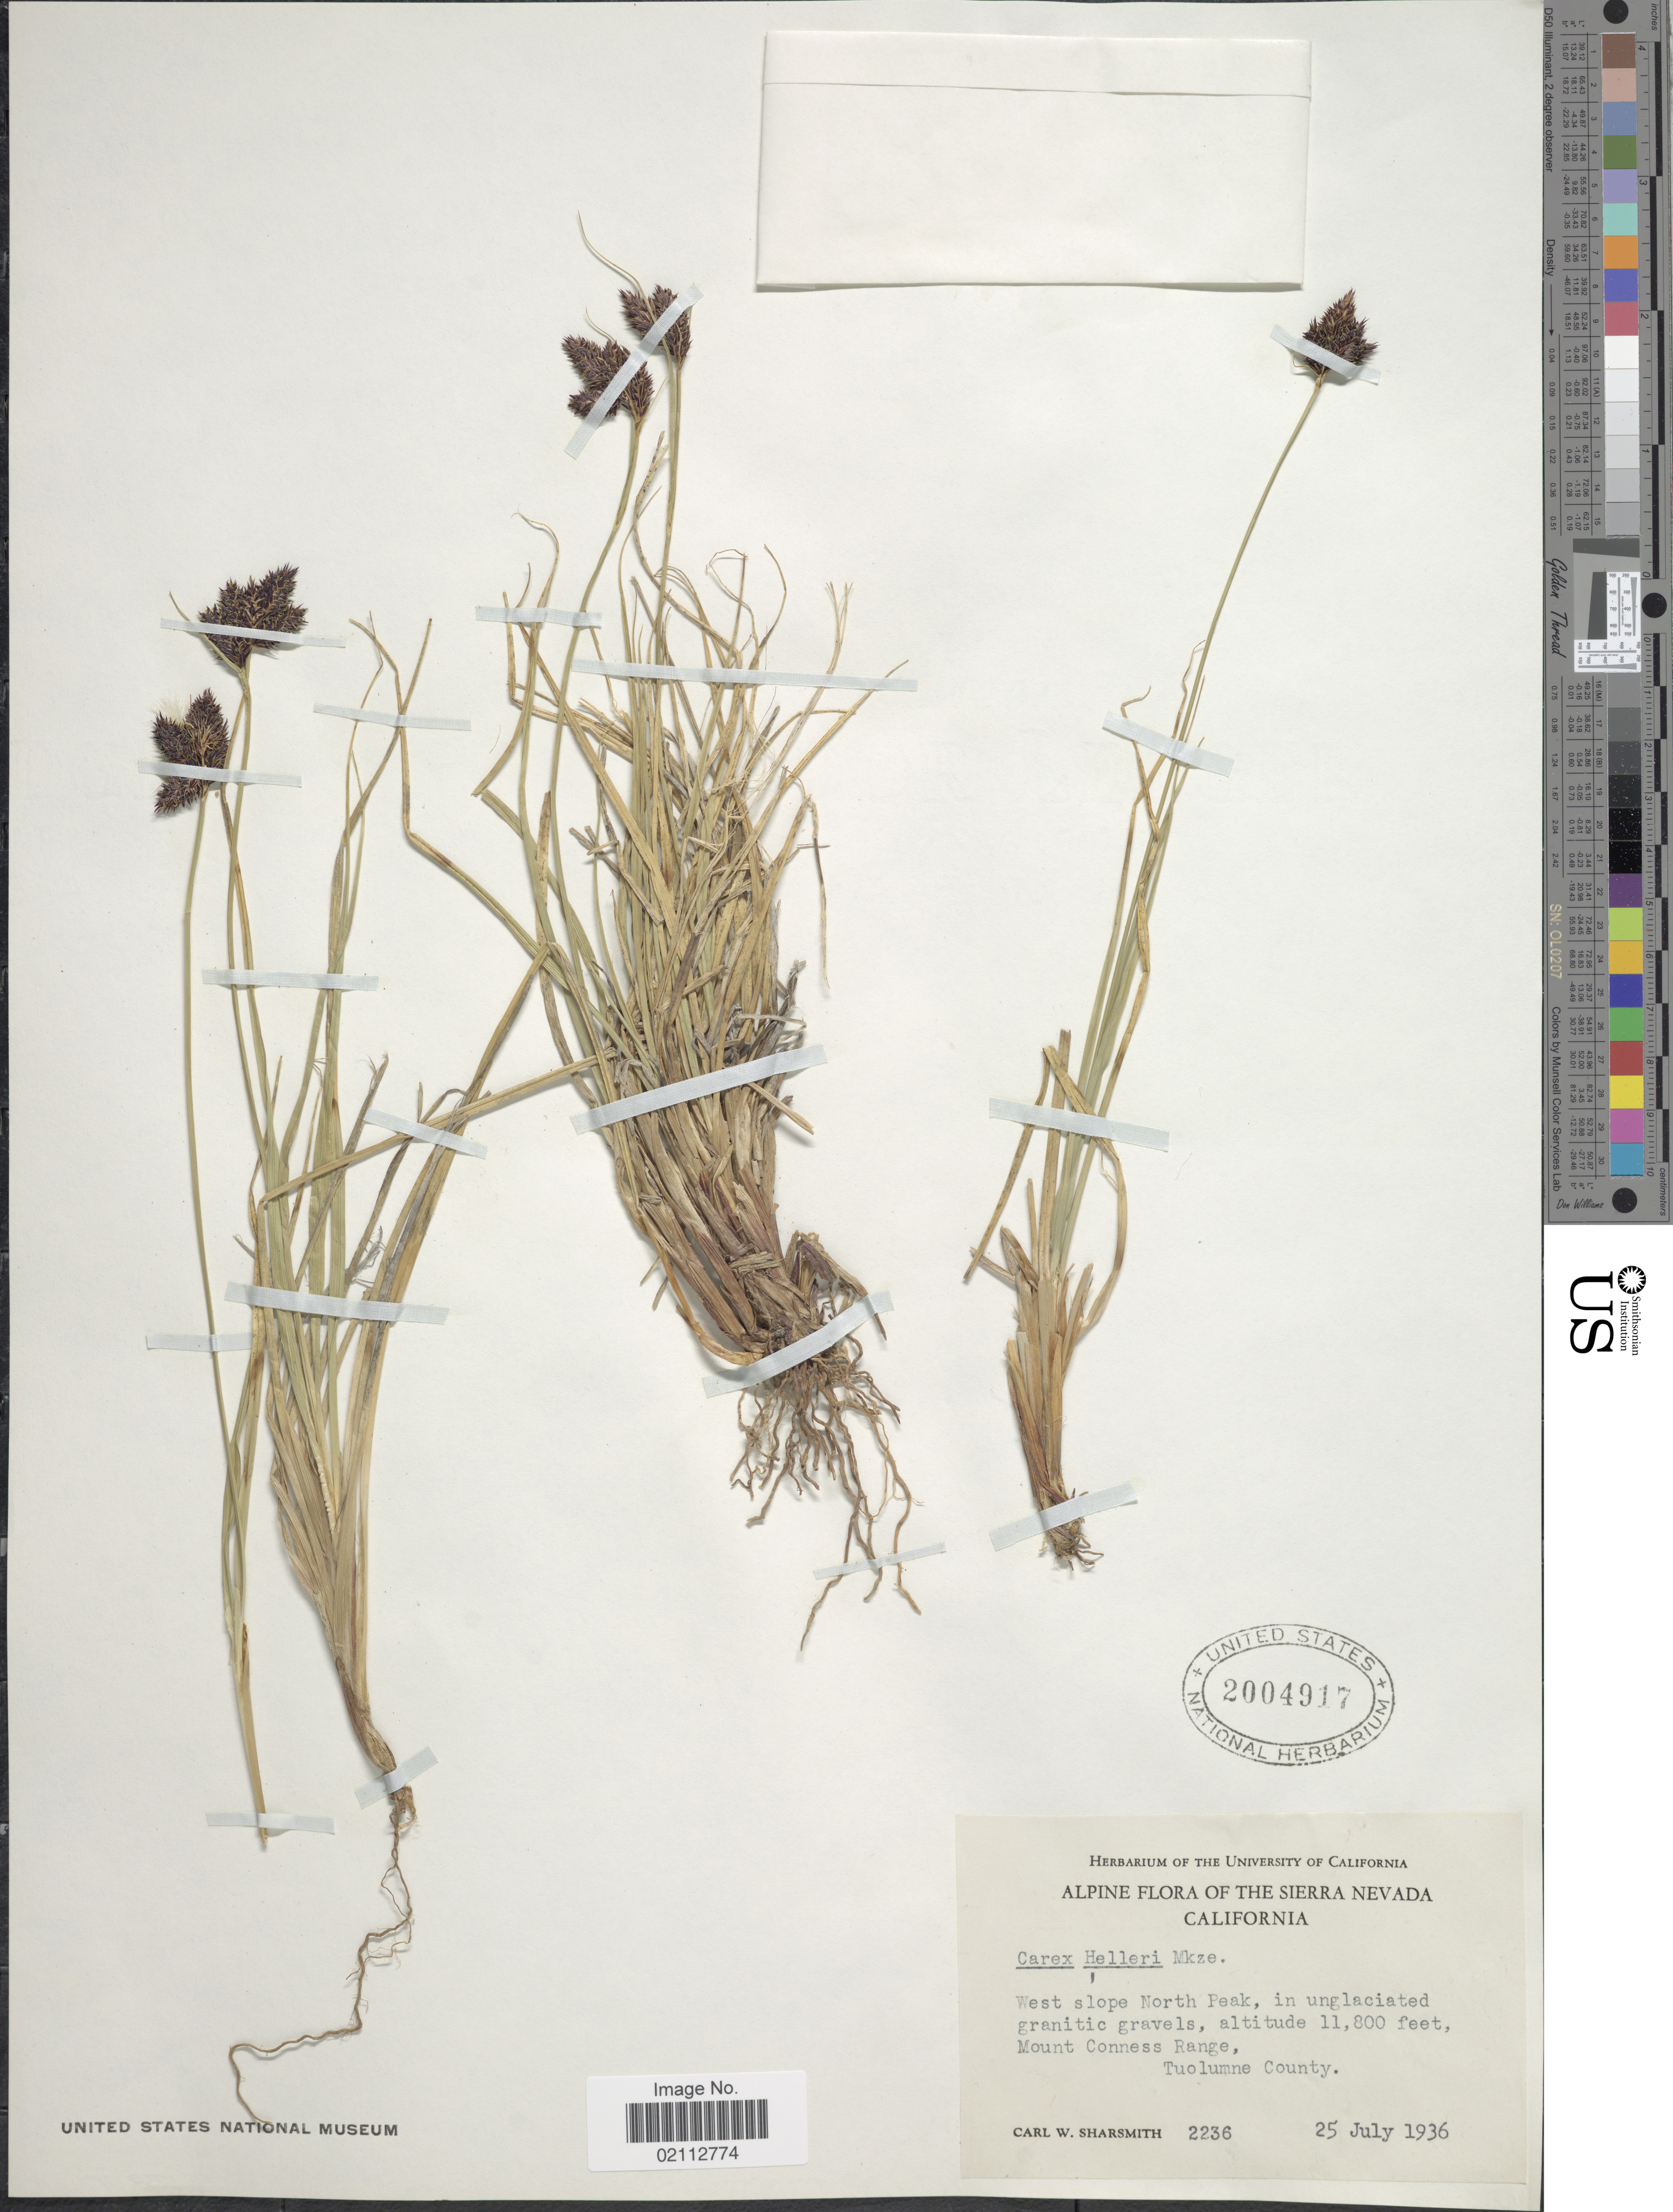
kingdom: Plantae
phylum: Tracheophyta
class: Liliopsida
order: Poales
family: Cyperaceae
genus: Carex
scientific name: Carex helleri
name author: Mack.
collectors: C. Sharsmith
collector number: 2236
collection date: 1936-07-25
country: United States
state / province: California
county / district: Tuolumne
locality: West slope of North Peak, Mount Conness Range, Tuolumne County. Alpine of the Sierra Nevada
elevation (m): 3597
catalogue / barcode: US 2004917